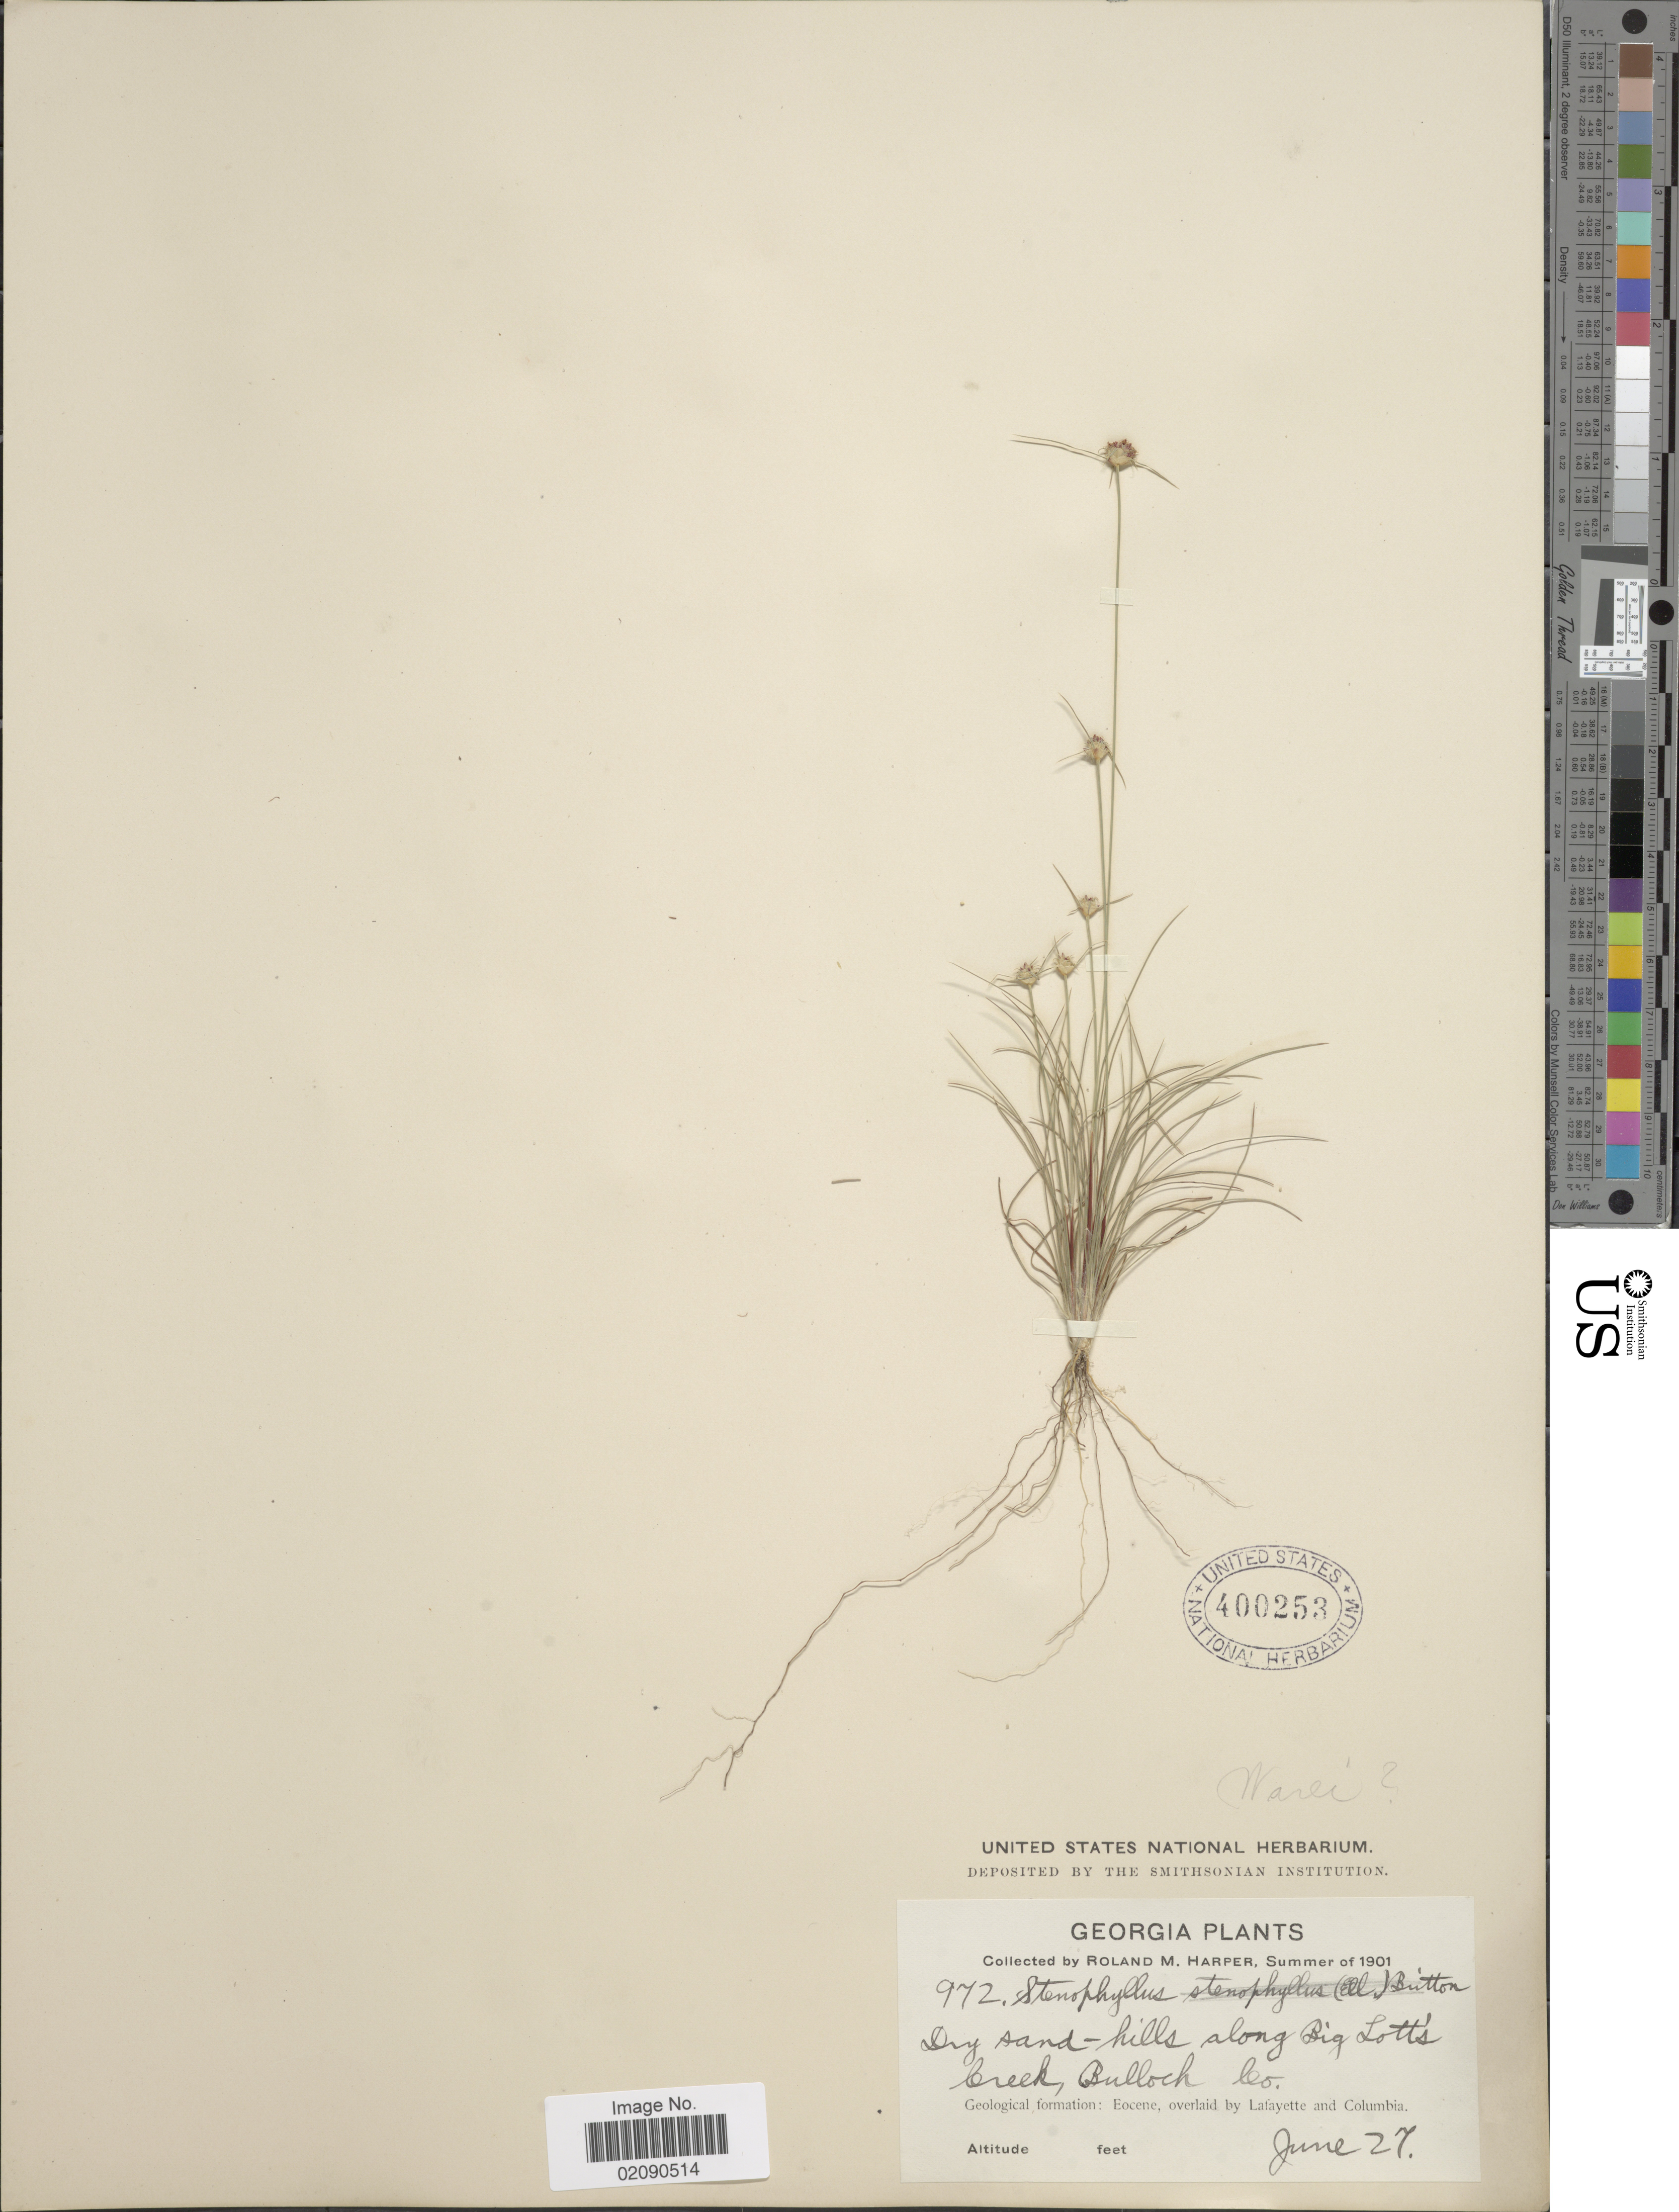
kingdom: Plantae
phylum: Tracheophyta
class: Liliopsida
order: Poales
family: Cyperaceae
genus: Bulbostylis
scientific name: Bulbostylis warei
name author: (Torr.) C.B. Clarke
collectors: R. M. Harper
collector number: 972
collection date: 1901-06-27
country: United States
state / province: Georgia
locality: Dry sand-hills along Big Lott's Creek, Bulloch Co. Geological formation: Eocene, overlaid by Lafayette and Columbia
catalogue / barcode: US 400253